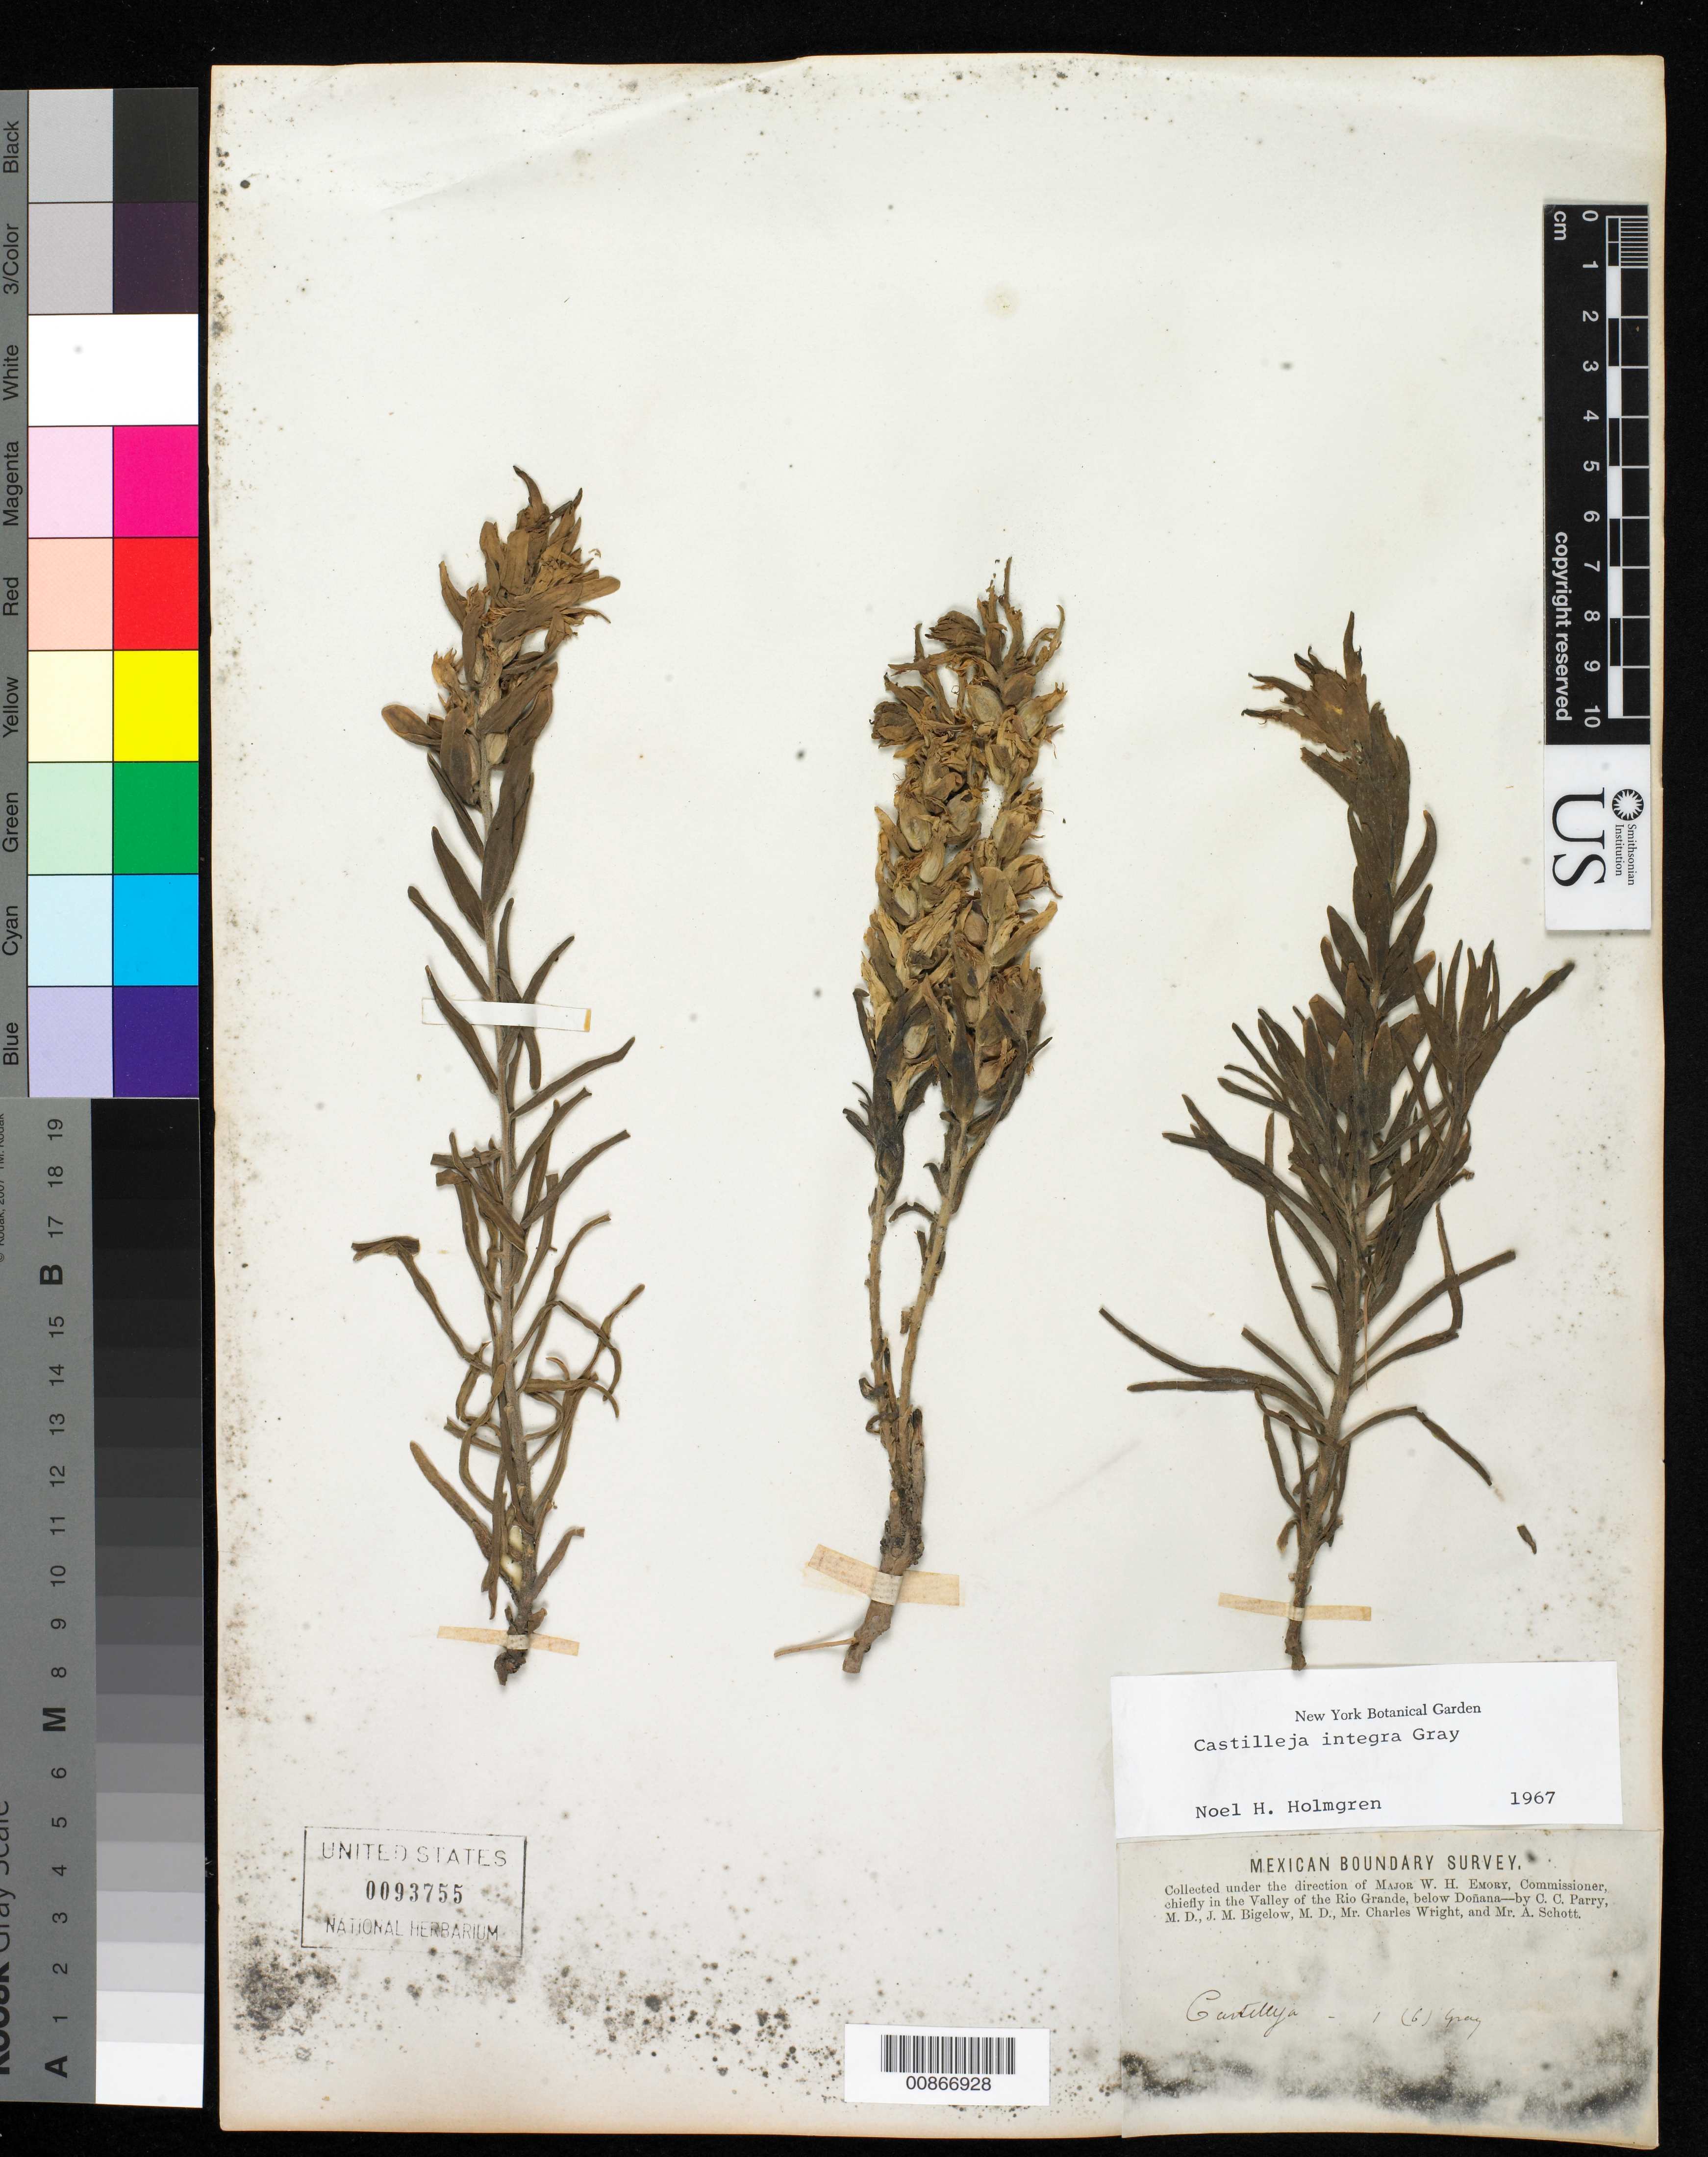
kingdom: Plantae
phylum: Tracheophyta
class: Magnoliopsida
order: Lamiales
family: Orobanchaceae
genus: Castilleja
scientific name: Castilleja integra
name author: A. Gray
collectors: C. C. Parry, J. M. Bigelow, C. Wright & A. C. V. Schott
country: United States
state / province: New Mexico / Texas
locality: Valley of the Rio Grande, below Doñana.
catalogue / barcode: US 93755